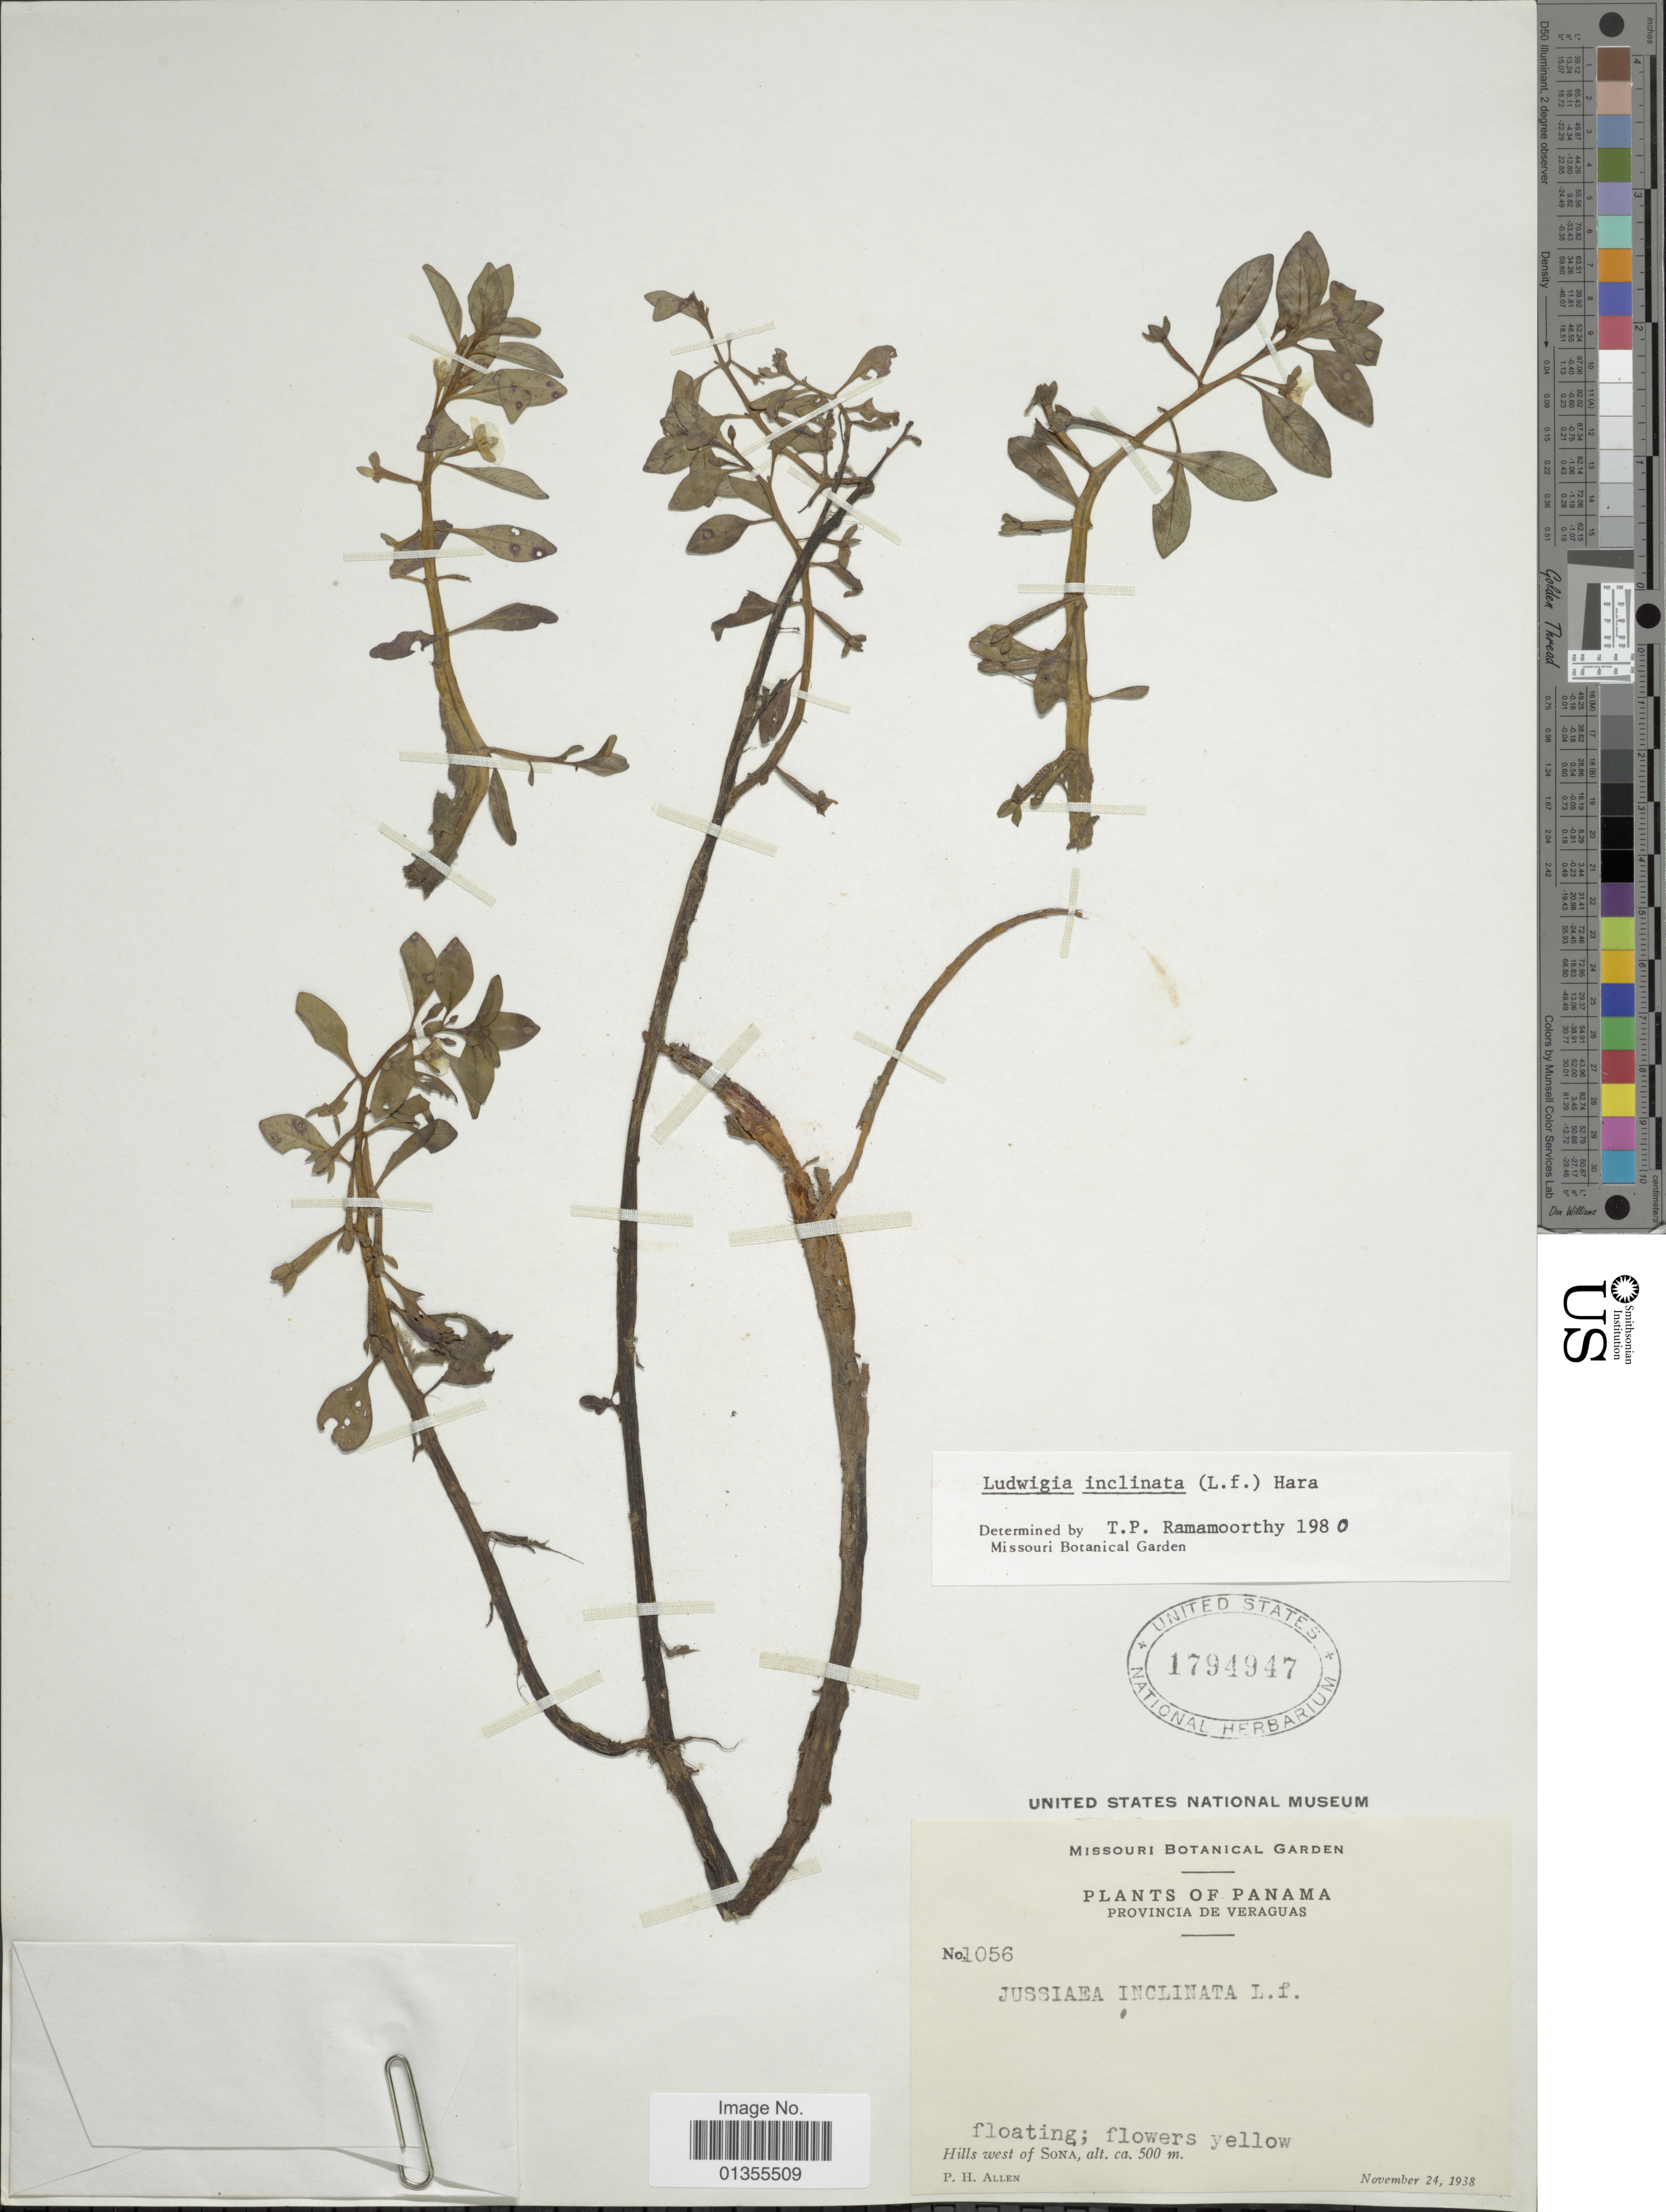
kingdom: Plantae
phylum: Tracheophyta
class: Magnoliopsida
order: Myrtales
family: Onagraceae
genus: Ludwigia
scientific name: Ludwigia inclinata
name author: (L. f.) M. Gómez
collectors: P. H. Allen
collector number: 1056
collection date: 1938-11-24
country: Panama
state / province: Veraguas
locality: Provincia de Veraguas. Hills west of Sona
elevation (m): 500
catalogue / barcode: US 1794947